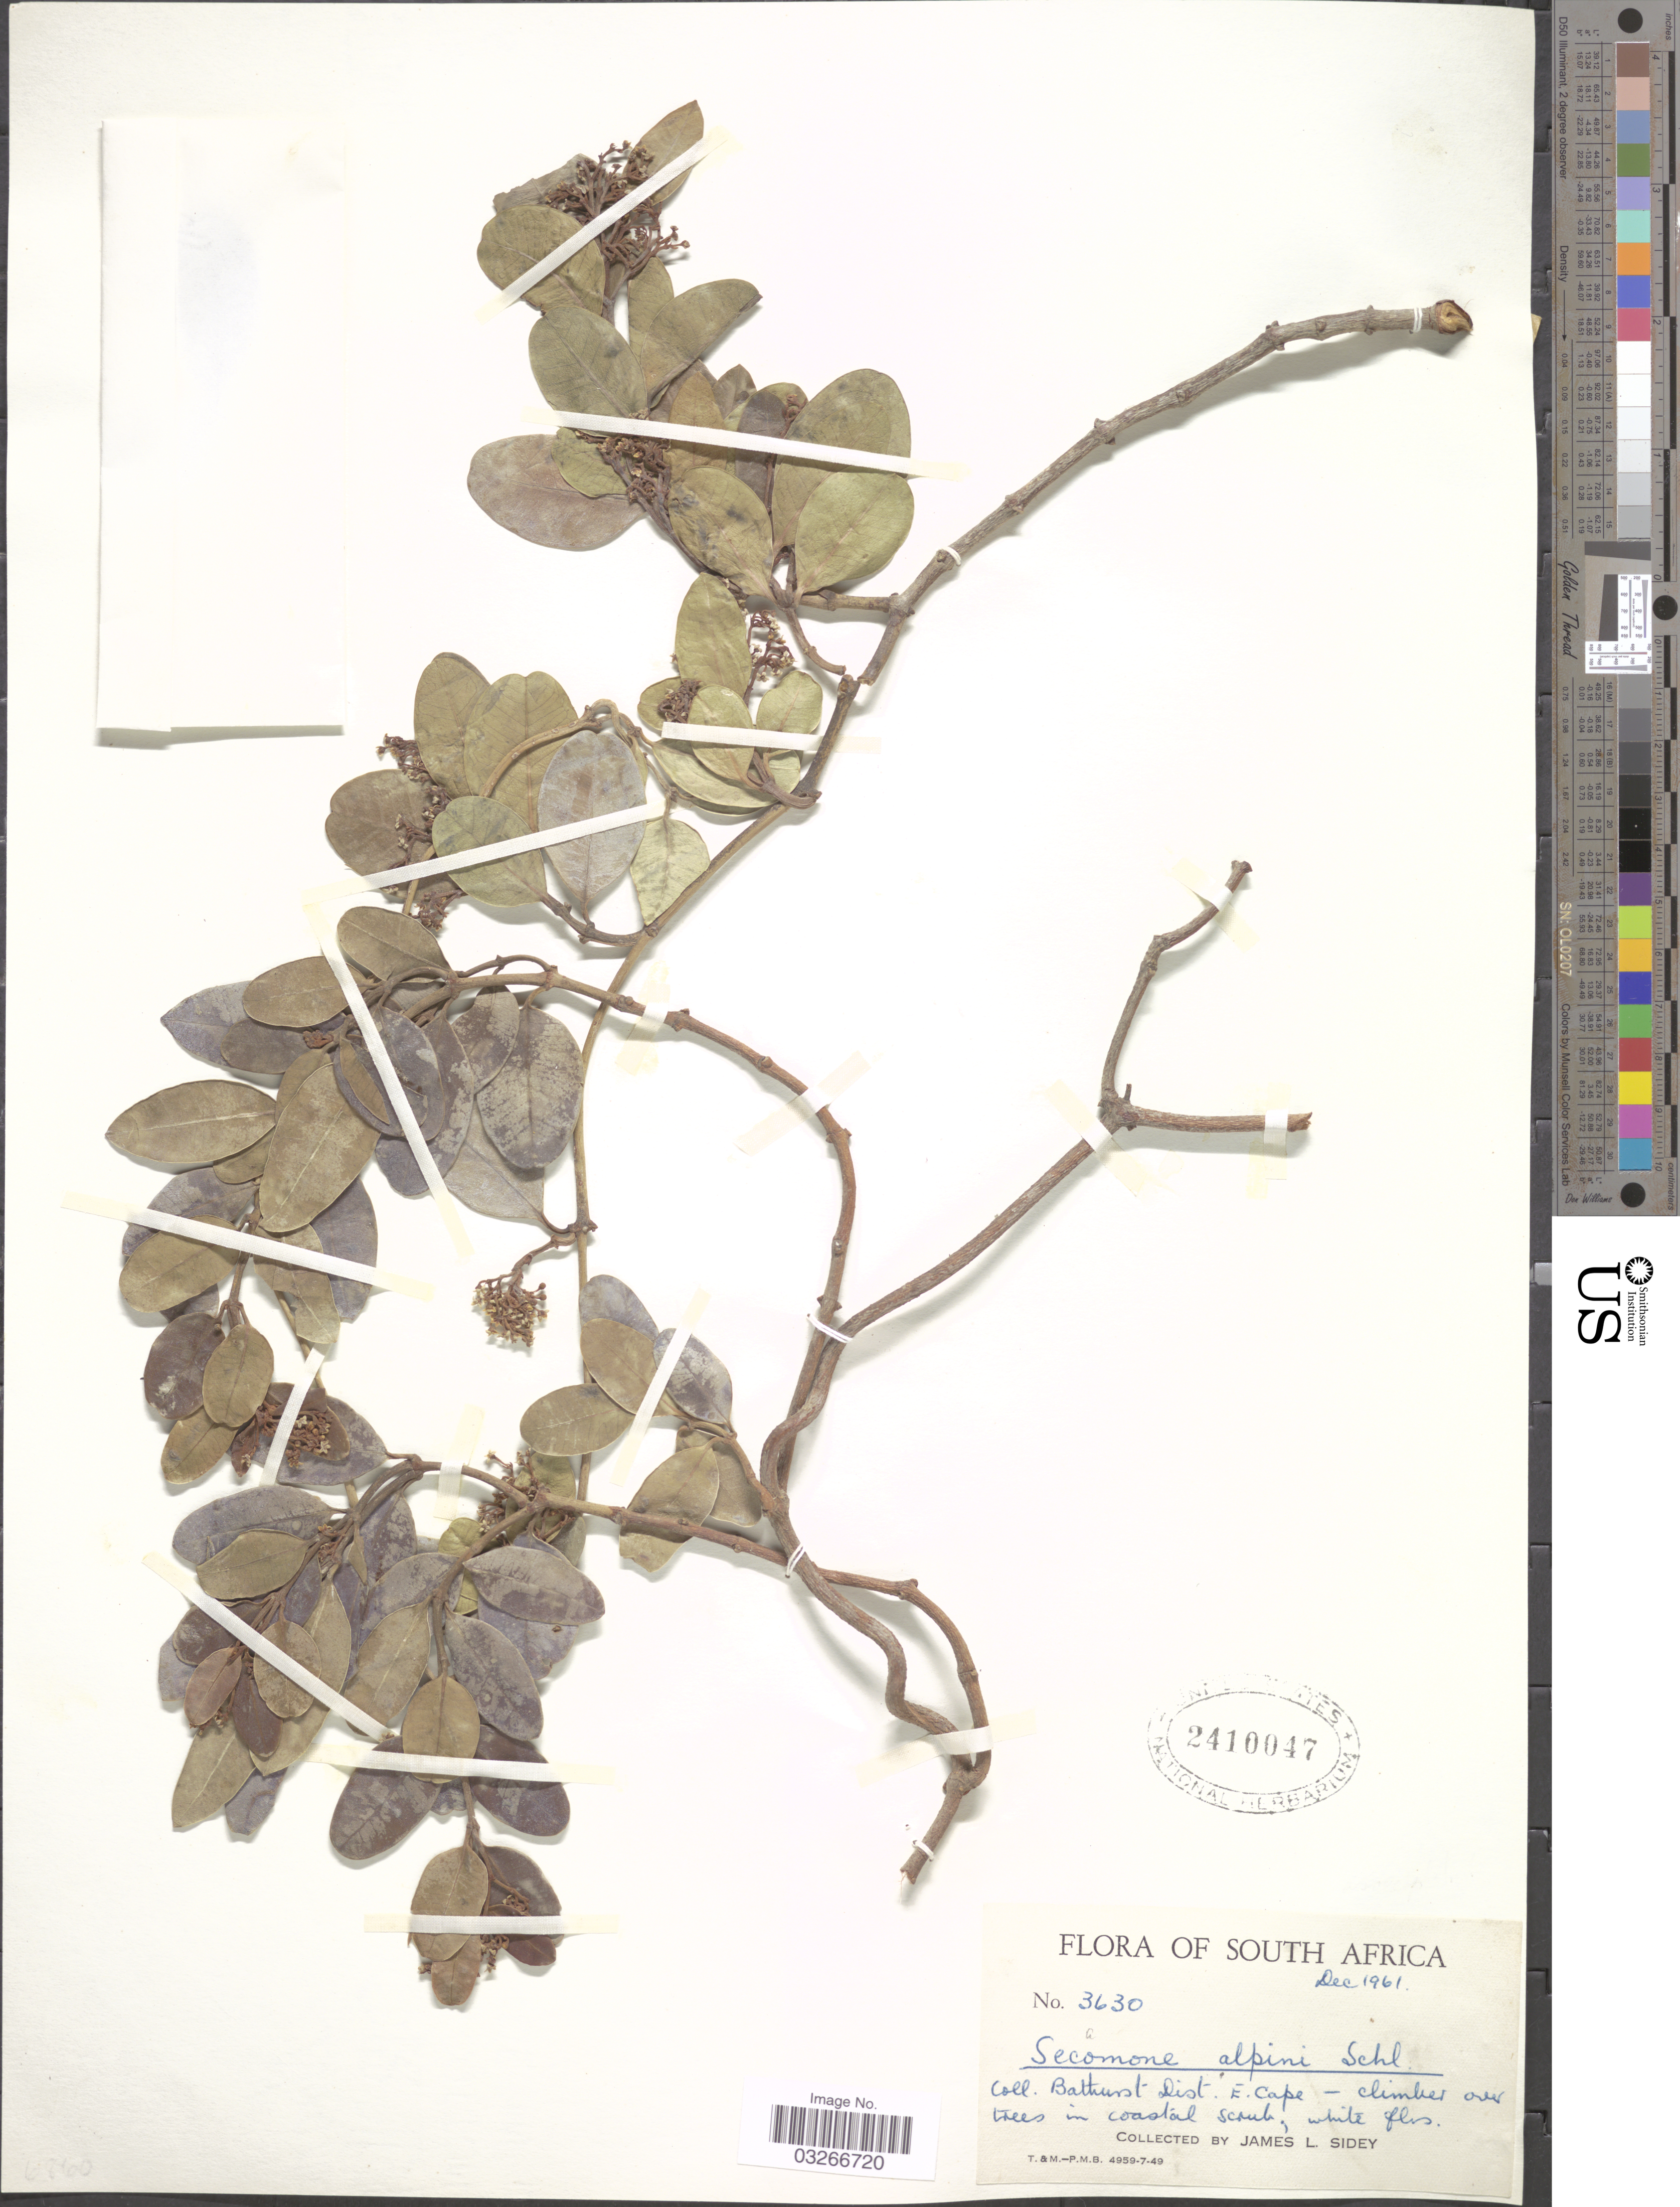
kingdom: Plantae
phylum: Tracheophyta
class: Magnoliopsida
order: Gentianales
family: Apocynaceae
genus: Secamone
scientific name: Secamone alpini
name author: Schult.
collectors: J. L. Sidey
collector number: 3630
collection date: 1961-12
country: South Africa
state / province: Eastern Cape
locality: Bathurst Dist. E. Cape.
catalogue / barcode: US 2410047